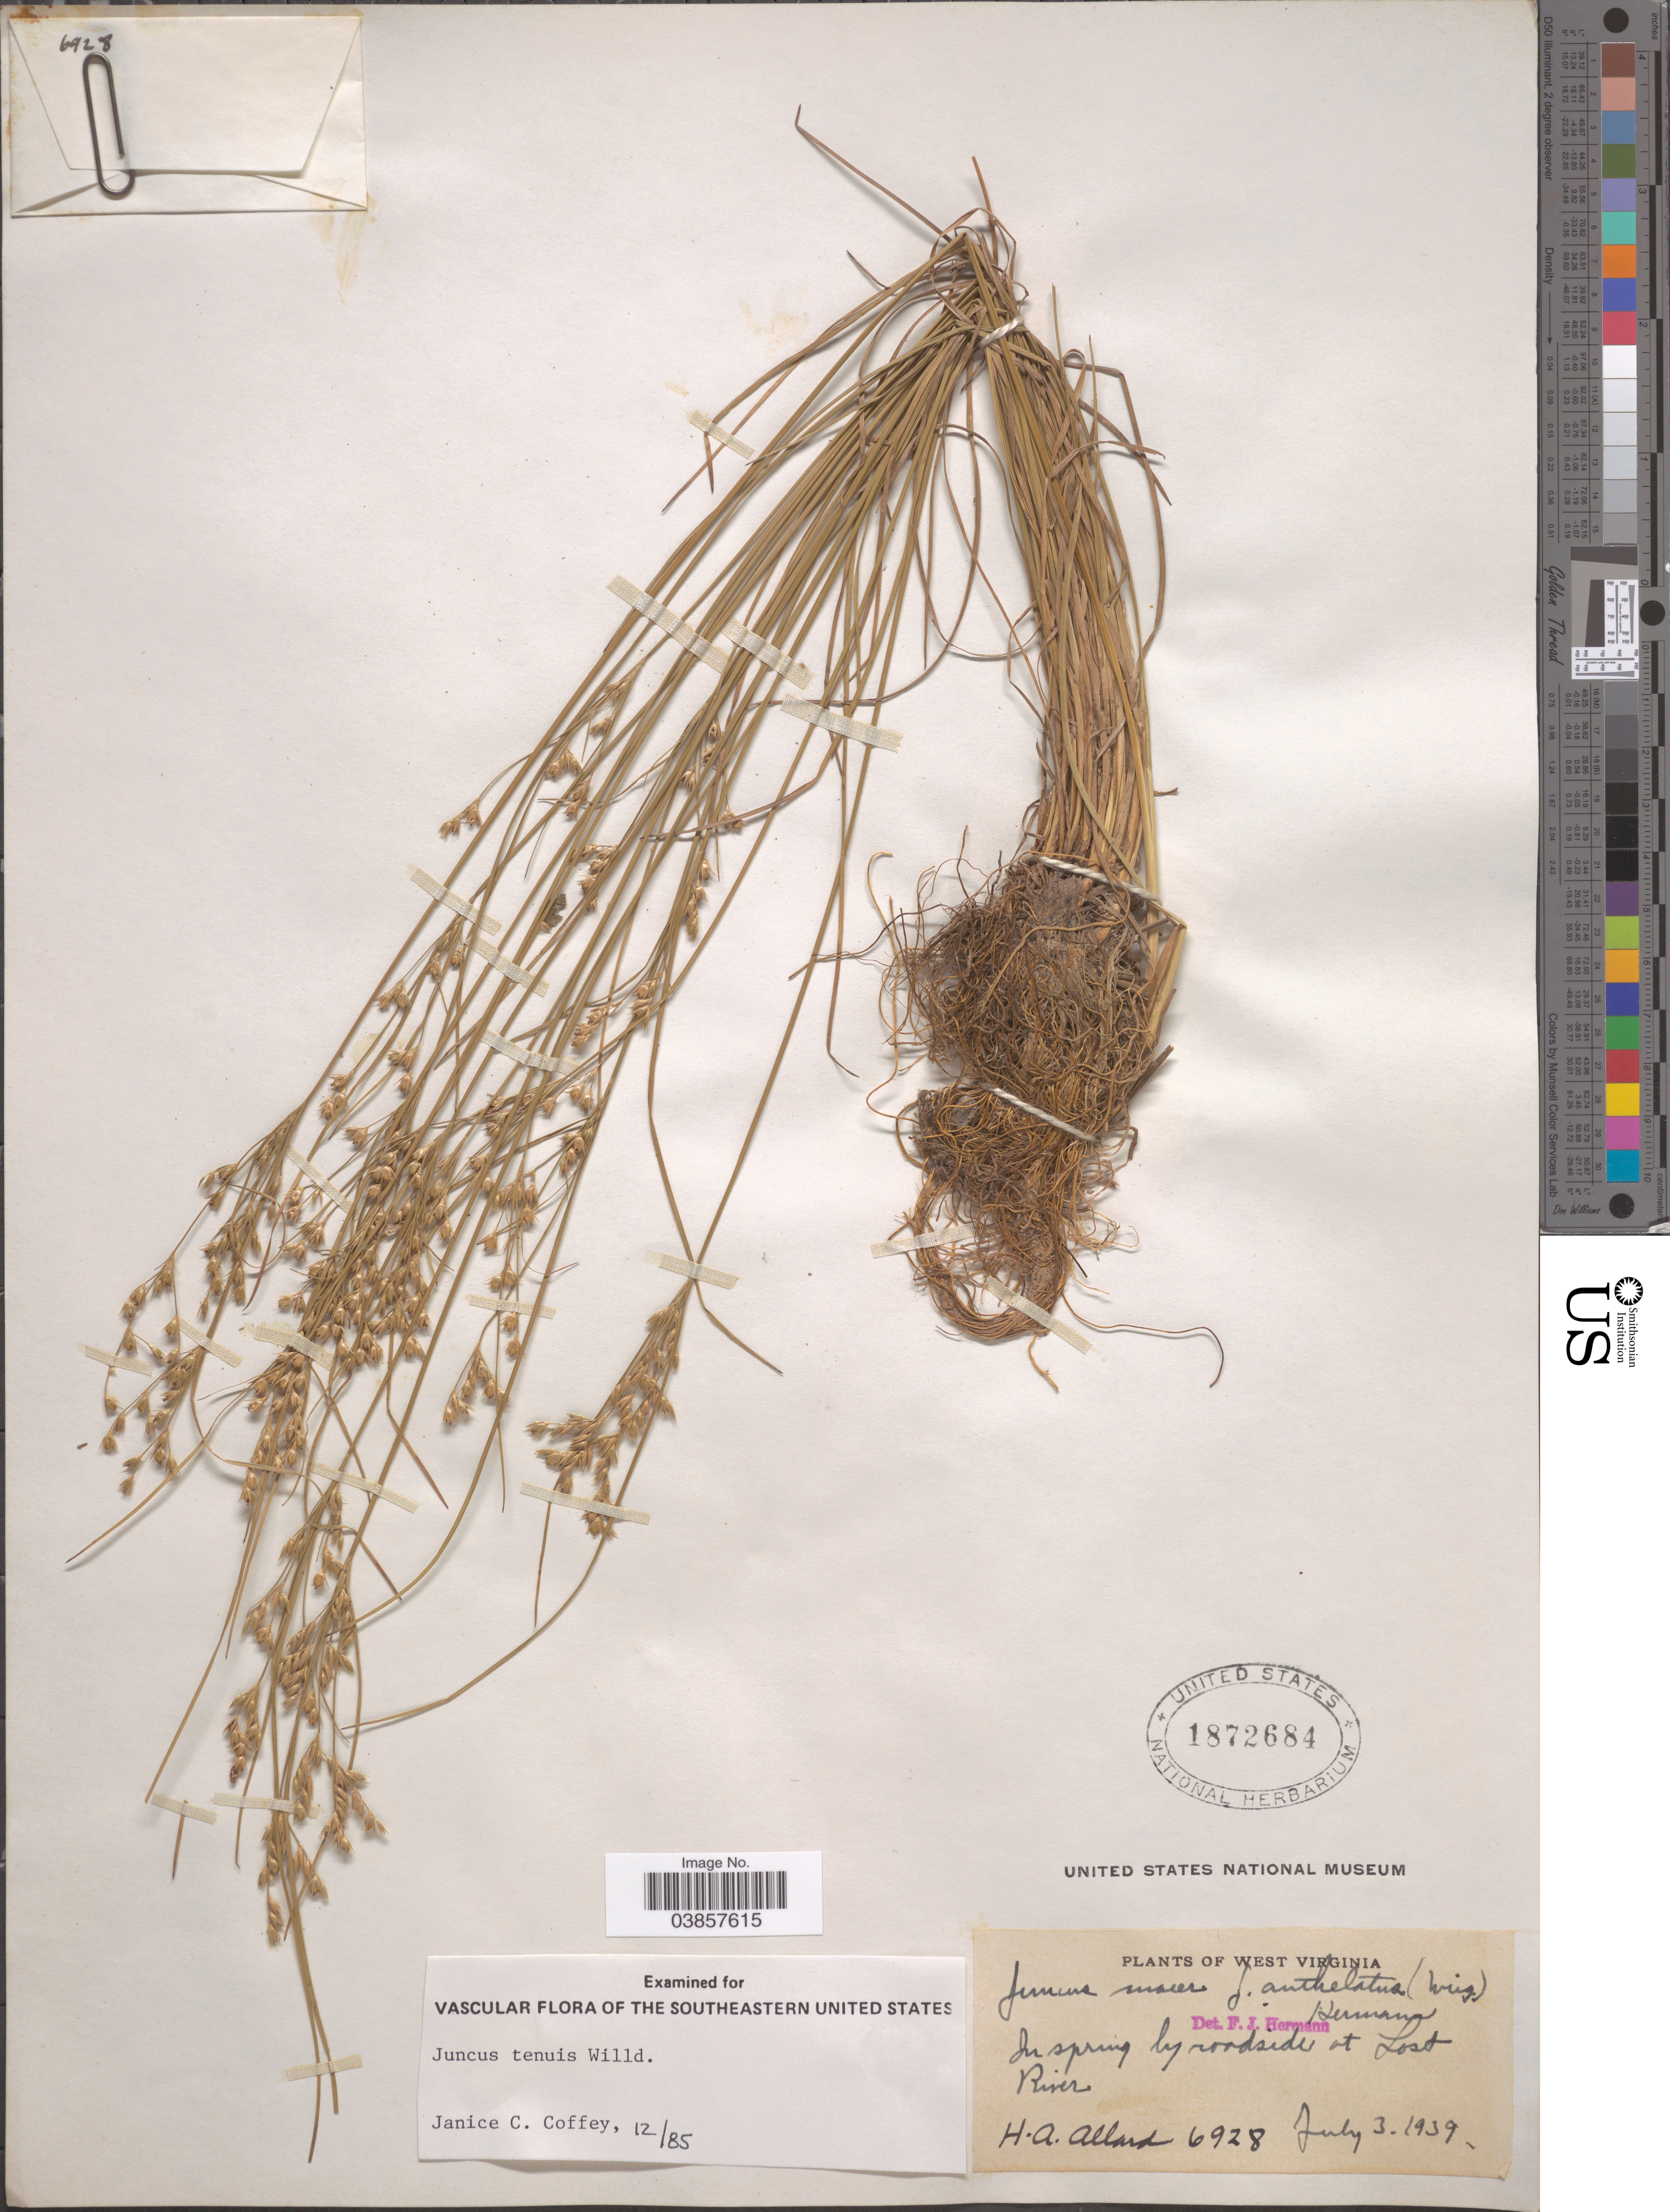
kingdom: Plantae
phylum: Tracheophyta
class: Liliopsida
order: Poales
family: Juncaceae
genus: Juncus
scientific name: Juncus tenuis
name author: Willd.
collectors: H. A. Allard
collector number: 6928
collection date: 1939-07-03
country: United States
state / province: West Virginia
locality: At Lost River.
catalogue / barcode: US 1872684